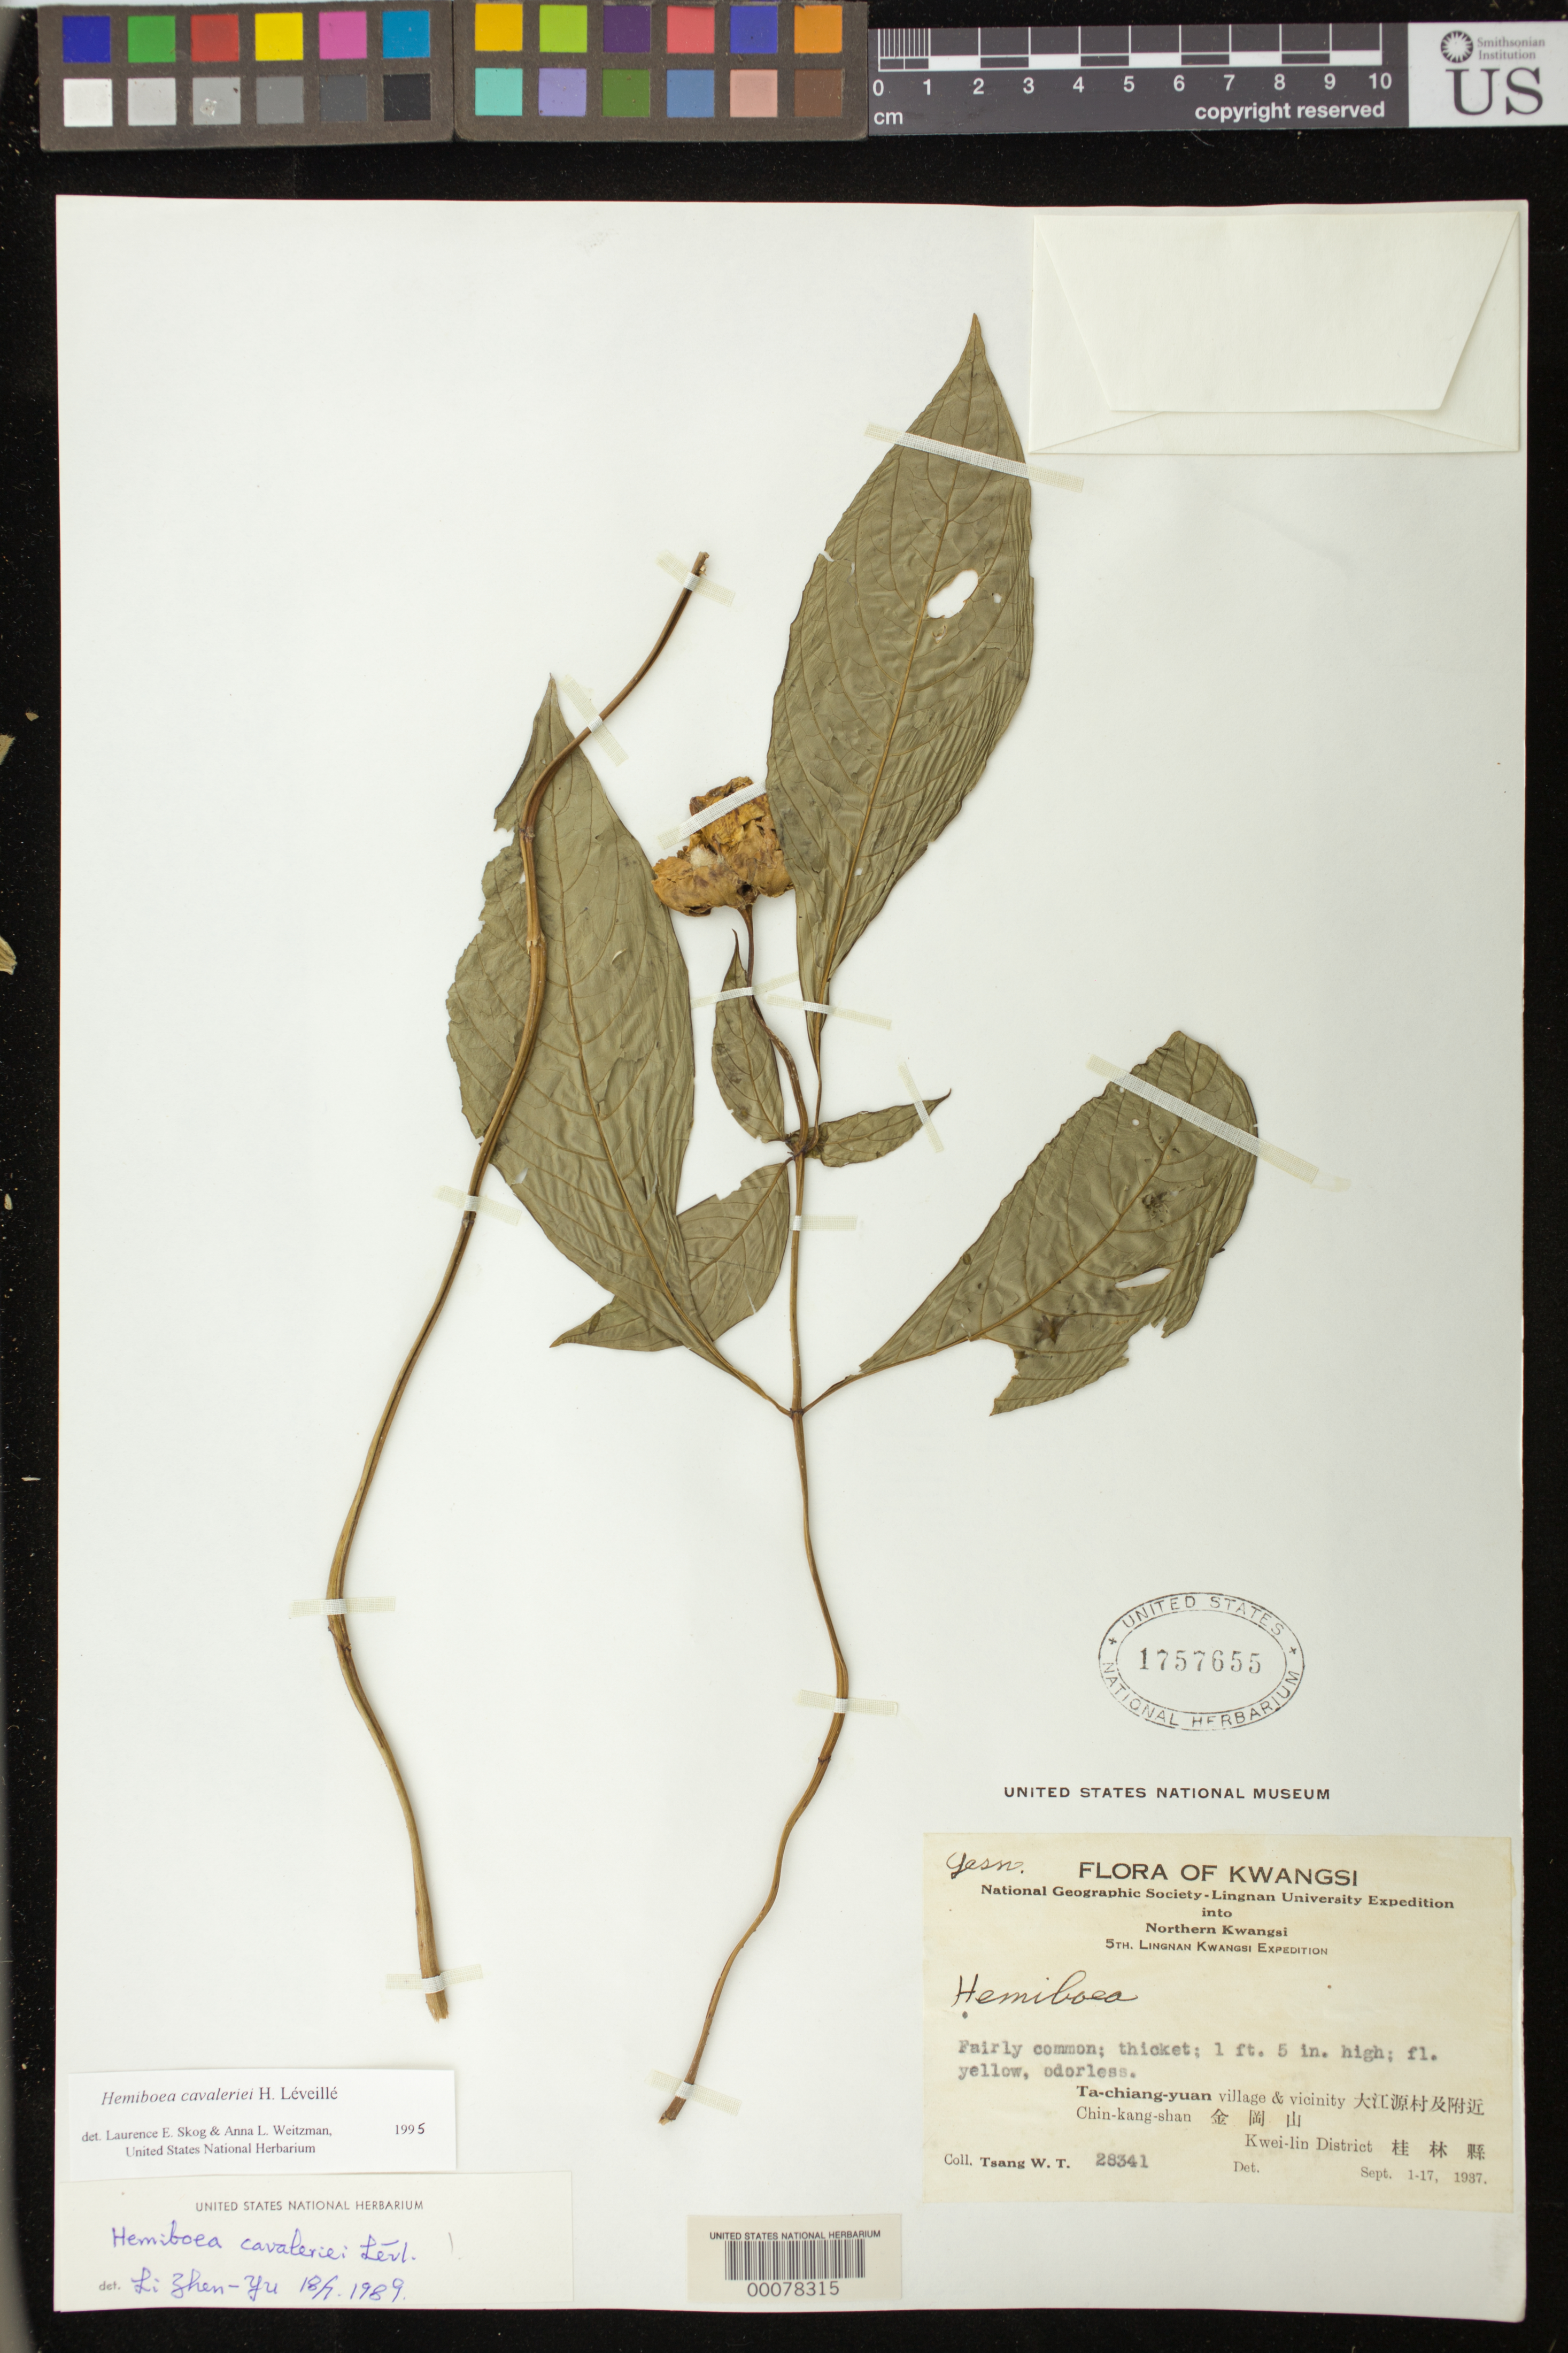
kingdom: Plantae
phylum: Tracheophyta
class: Magnoliopsida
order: Lamiales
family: Gesneriaceae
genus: Hemiboea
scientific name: Hemiboea cavaleriei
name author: H. Lév.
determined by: Zhen-yu, L.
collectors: W. T. Tsang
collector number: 28341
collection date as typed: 01-17 Sep 1937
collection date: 1937-09-01/1937-09-17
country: China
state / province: Guangxi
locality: Kwei-lin dist., Ta-chiang-yuan village & vicinity, chin-kang-shan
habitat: Thicket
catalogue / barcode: US 1757655